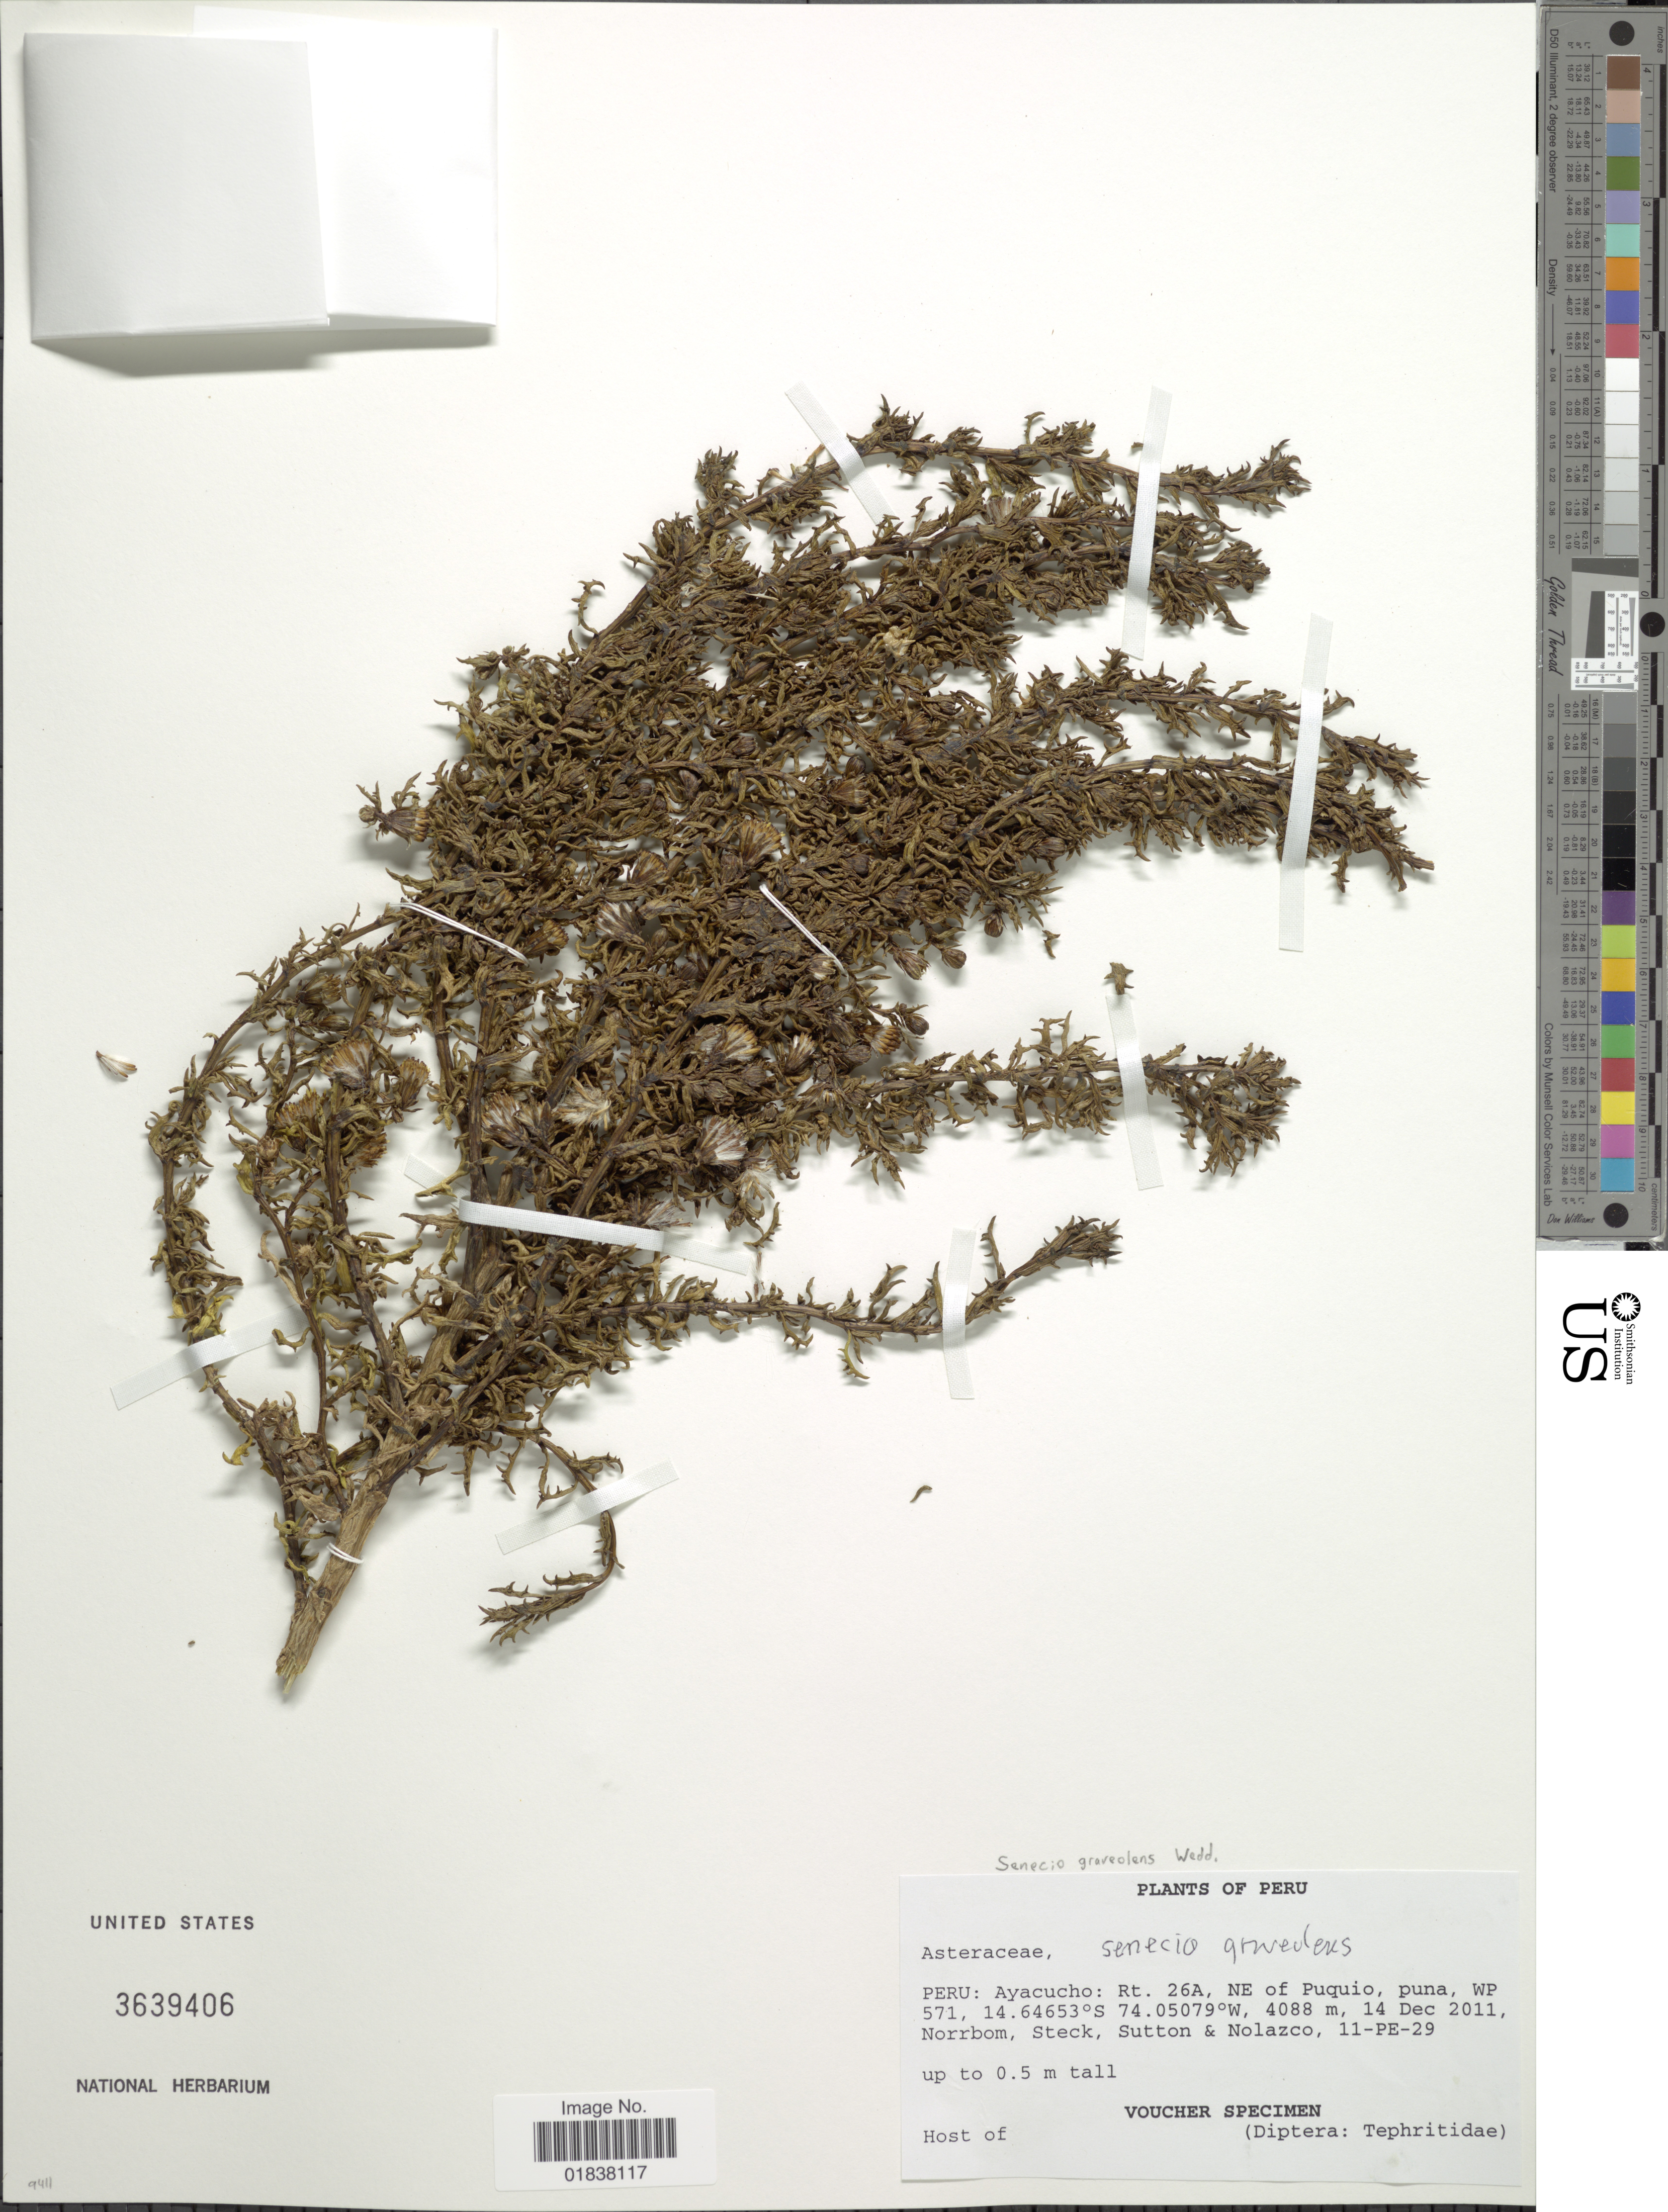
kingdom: Plantae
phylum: Tracheophyta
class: Magnoliopsida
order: Asterales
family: Asteraceae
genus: Senecio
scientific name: Senecio nutans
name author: Sch. Bip.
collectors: A. L. Norrbom, G. Steck, Sutton, -- & Nolazco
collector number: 11-PE-29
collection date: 2011-12-14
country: Peru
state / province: Ayacucho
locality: Rt. 26A, NE of Puquio, puna, WP 571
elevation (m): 4088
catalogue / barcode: US 3639406